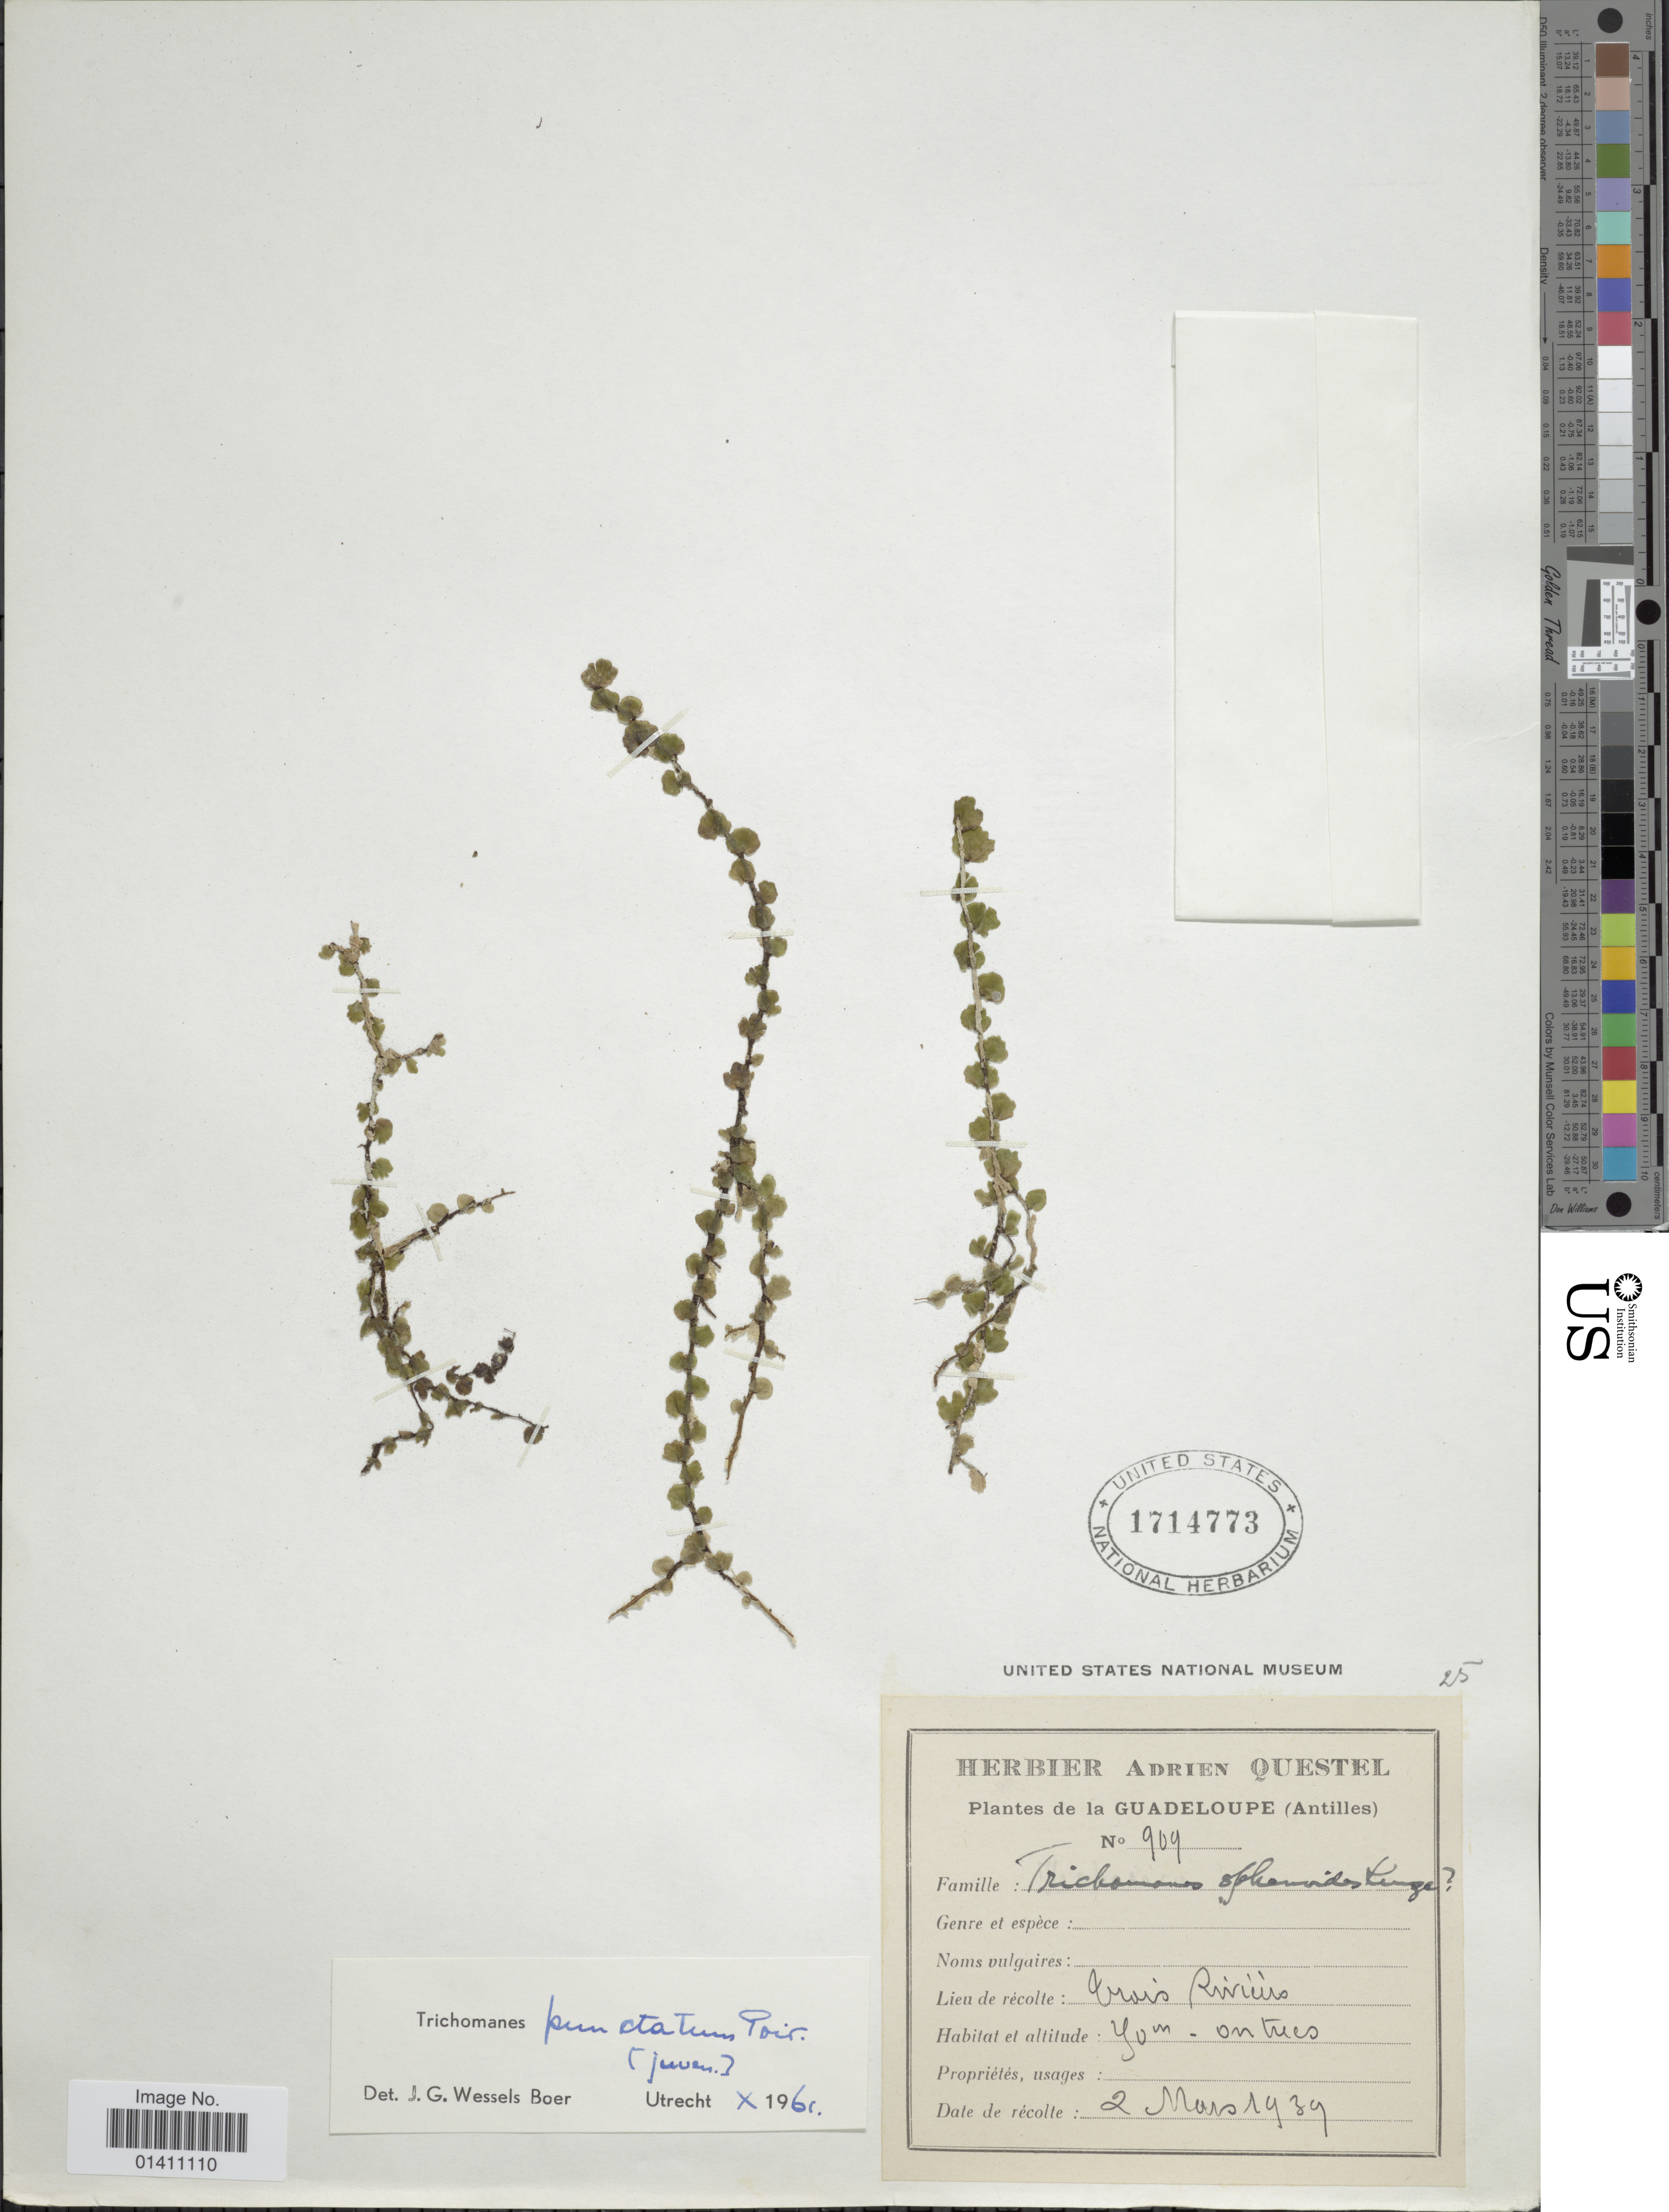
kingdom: Plantae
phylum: Tracheophyta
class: Polypodiopsida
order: Hymenophyllales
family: Hymenophyllaceae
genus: Didymoglossum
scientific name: Didymoglossum punctatum subsp. punctatum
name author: (Poir.) Desv.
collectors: A. Questel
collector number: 909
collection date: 1939-03-02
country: Guadeloupe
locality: Antilles.Trois-Rivières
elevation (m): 40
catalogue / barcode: US 1714773